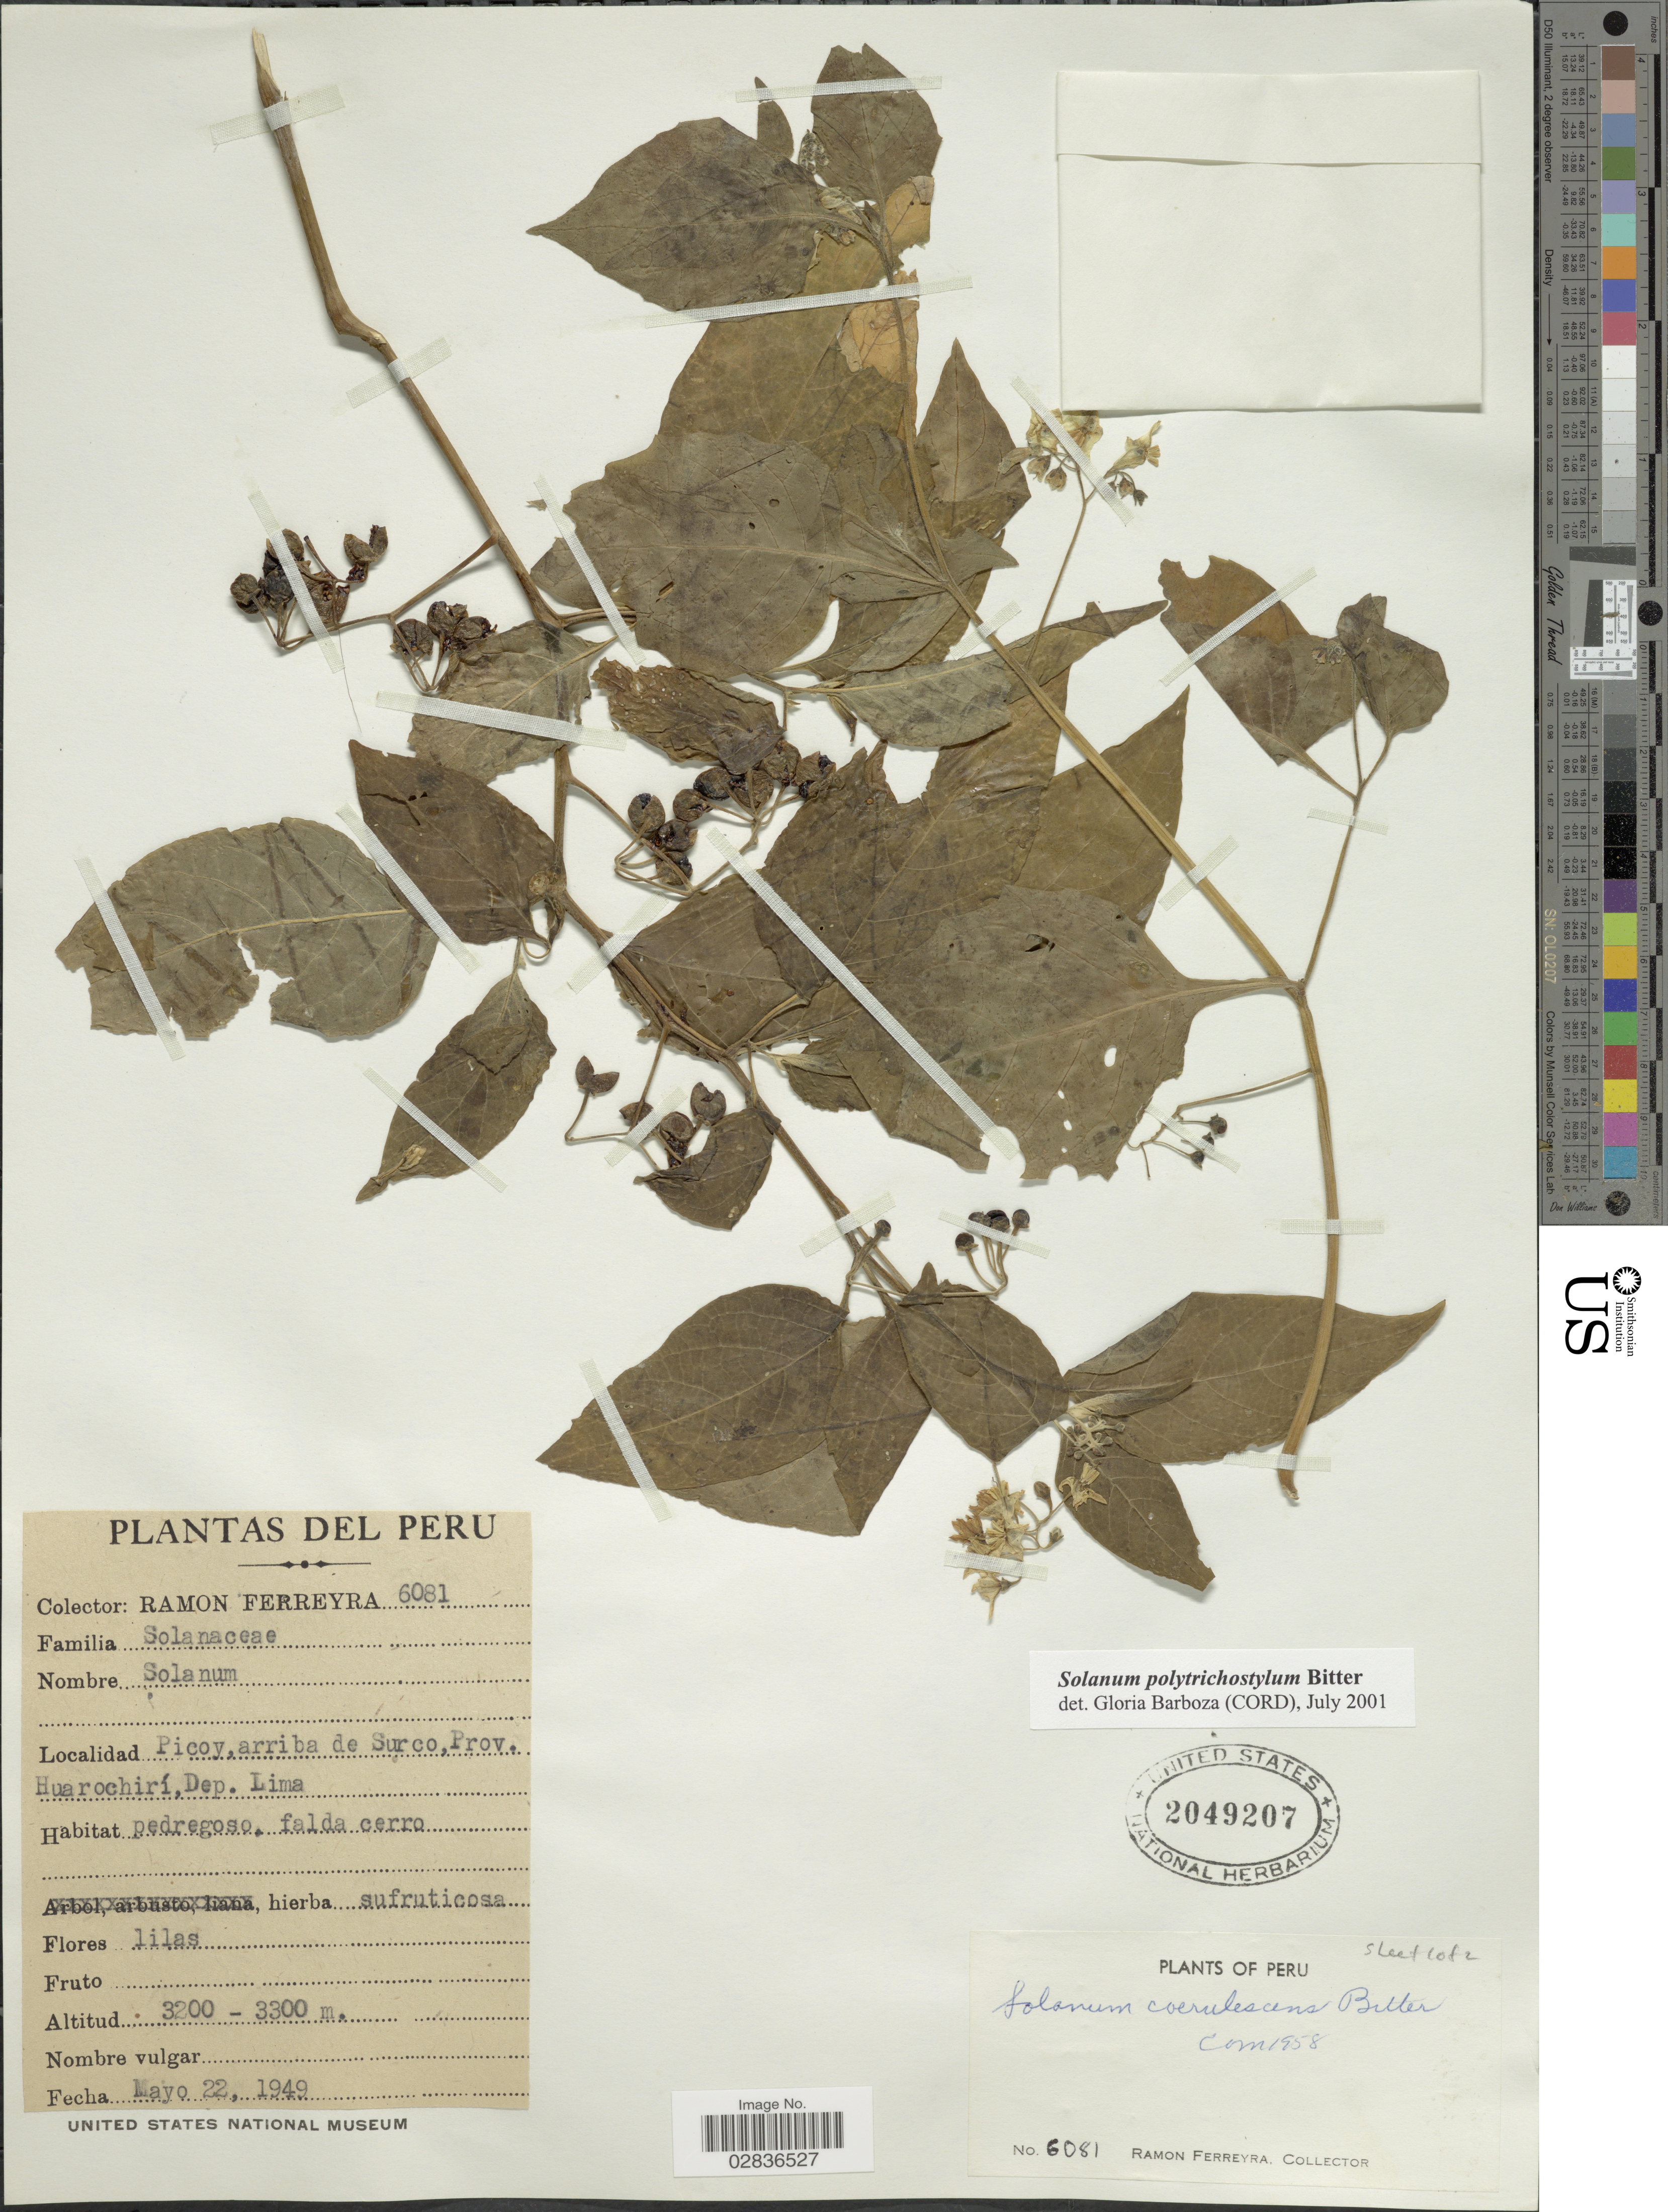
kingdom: Plantae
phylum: Tracheophyta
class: Magnoliopsida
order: Solanales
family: Solanaceae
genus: Solanum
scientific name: Solanum polytrichostylum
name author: Bitter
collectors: R. A. Ferreyra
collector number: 6081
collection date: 1949-05-22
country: Peru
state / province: Lima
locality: Picoy, arriba de Surco, Prov. Huarochirí, Dep. Lima.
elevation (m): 3200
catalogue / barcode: US 2049207